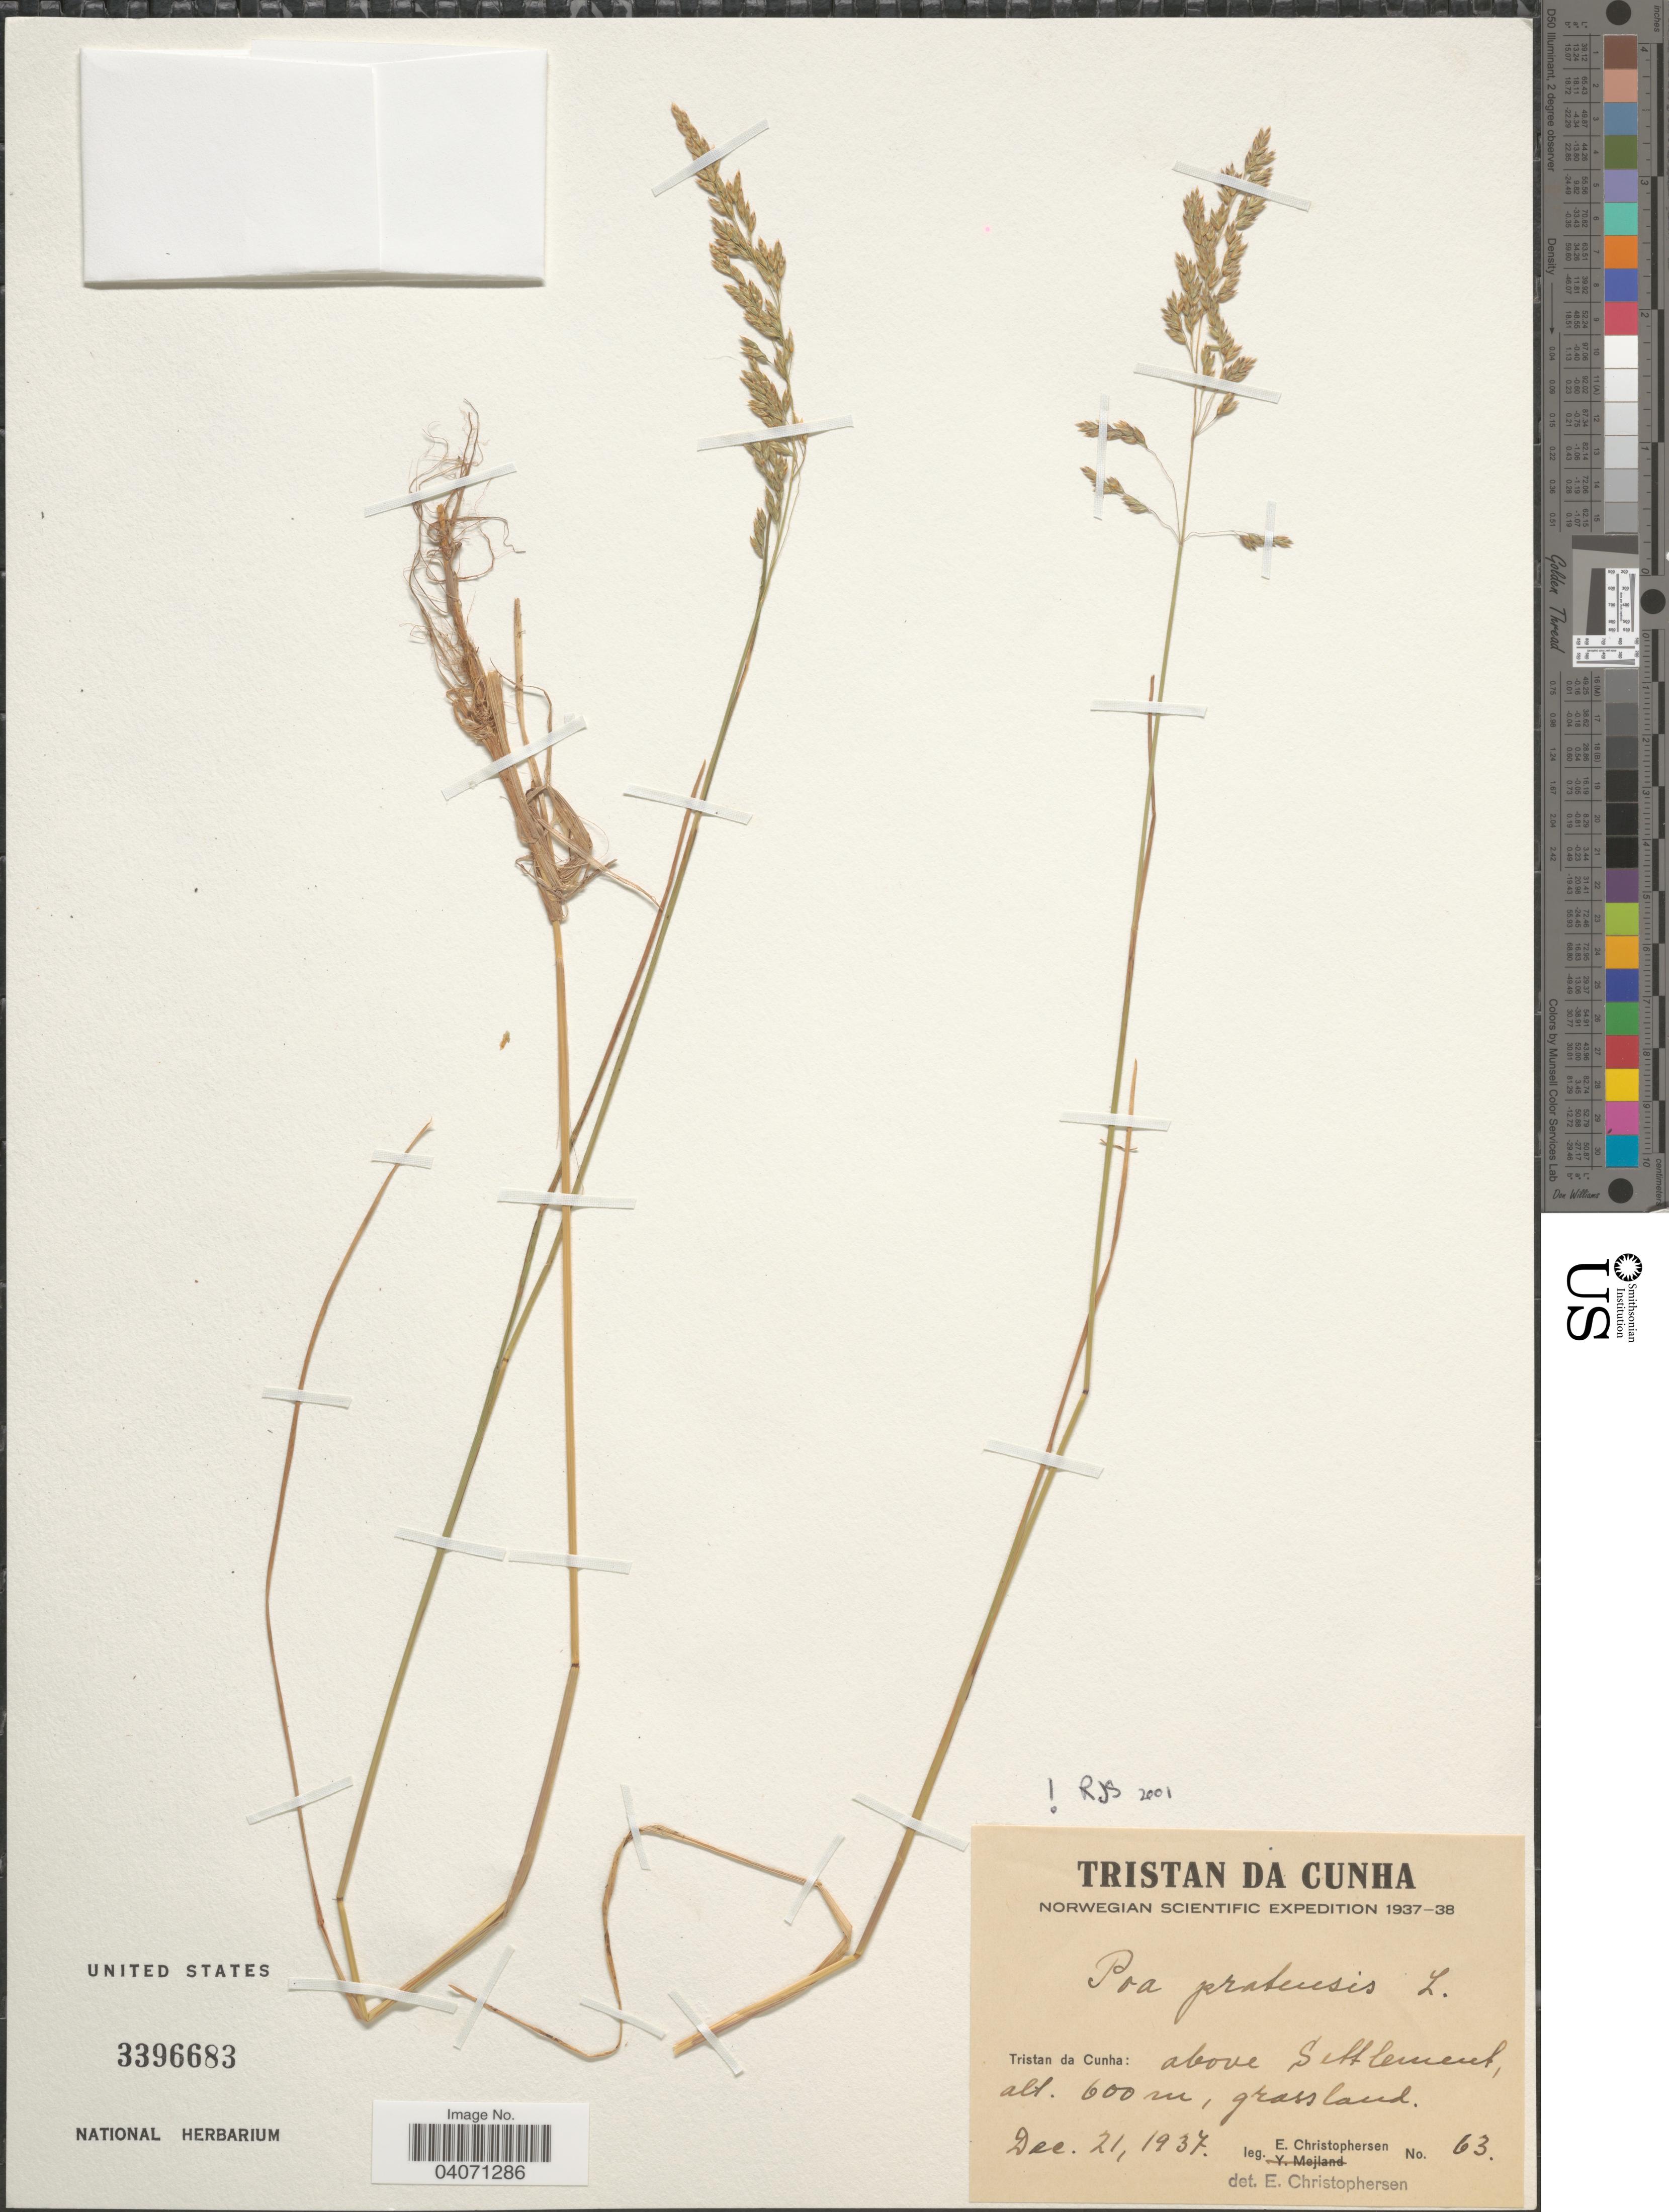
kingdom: Plantae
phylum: Tracheophyta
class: Liliopsida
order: Poales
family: Poaceae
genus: Poa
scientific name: Poa pratensis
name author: L.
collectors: E. Christophersen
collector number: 63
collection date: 1937-12-21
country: St. Helena Islands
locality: Norwegian Scientific Expedition 1937-38. Tristan da Cunha: above Settlement.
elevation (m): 600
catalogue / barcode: US 3396683